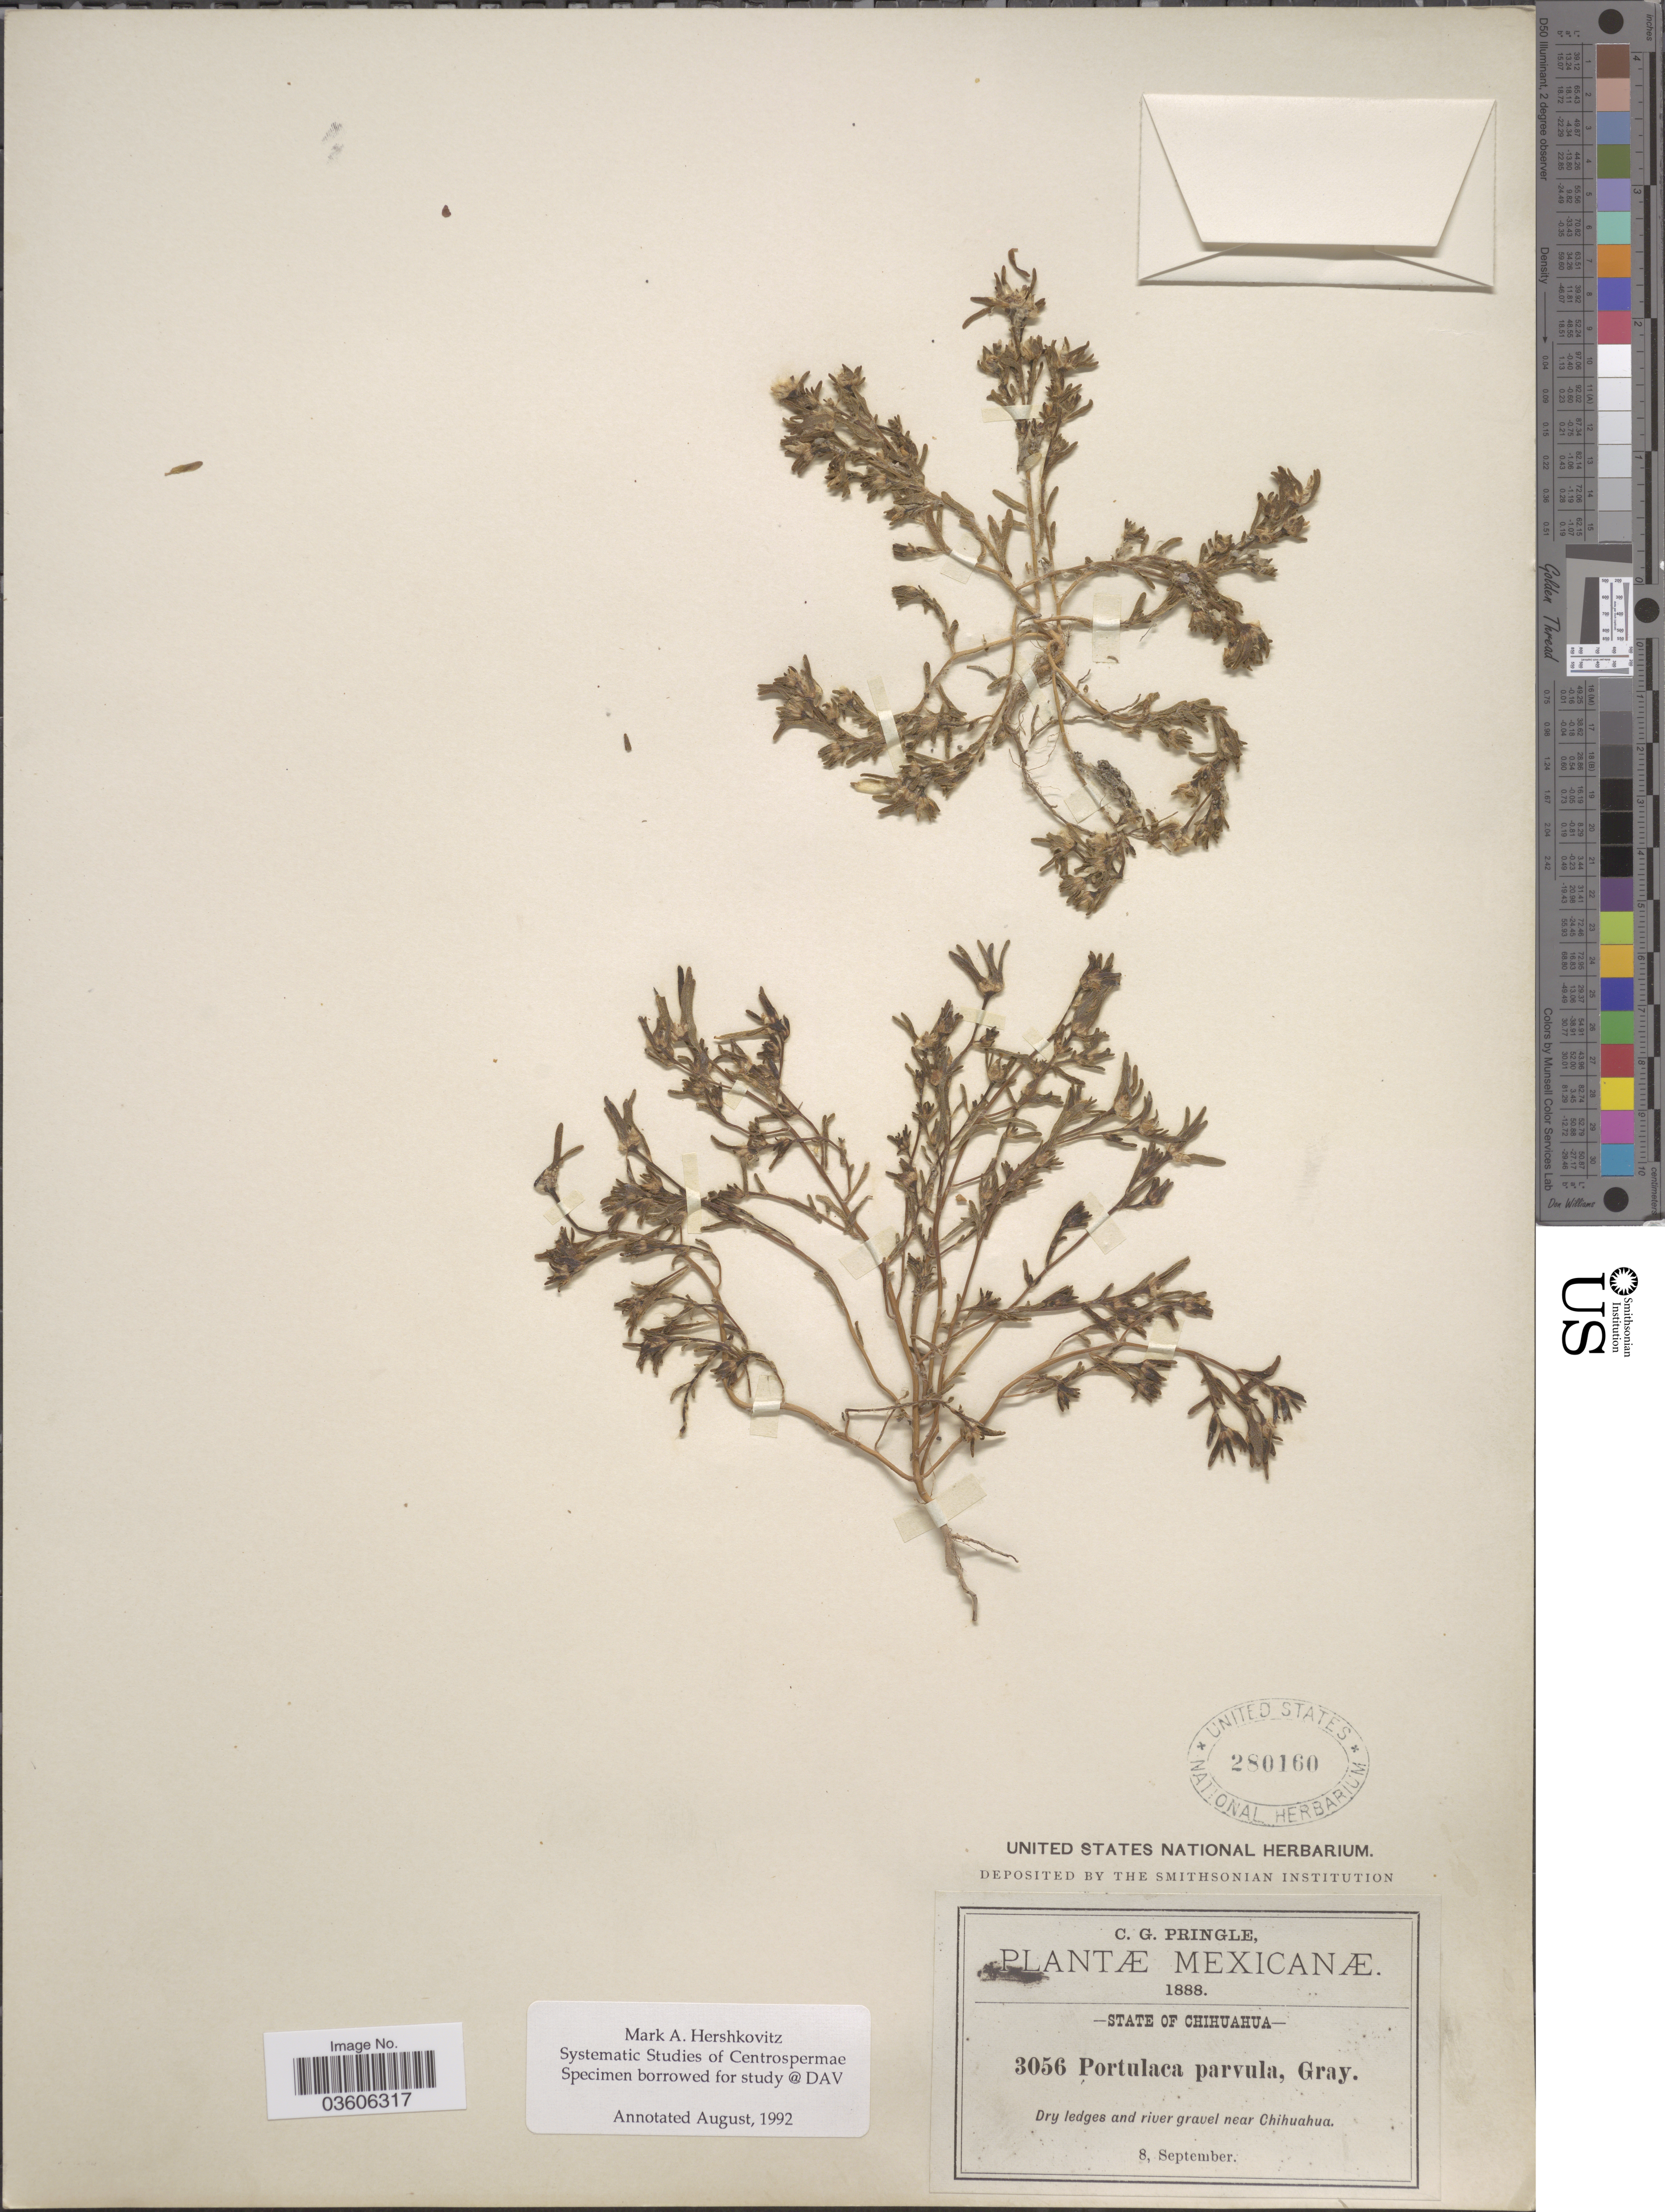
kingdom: Plantae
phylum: Tracheophyta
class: Magnoliopsida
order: Caryophyllales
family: Portulacaceae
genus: Portulaca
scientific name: Portulaca parvula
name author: A. Gray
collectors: C. G. Pringle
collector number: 3056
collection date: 1888-09-08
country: Mexico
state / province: Chihuahua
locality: Near Chihuahua.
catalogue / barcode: US 280160